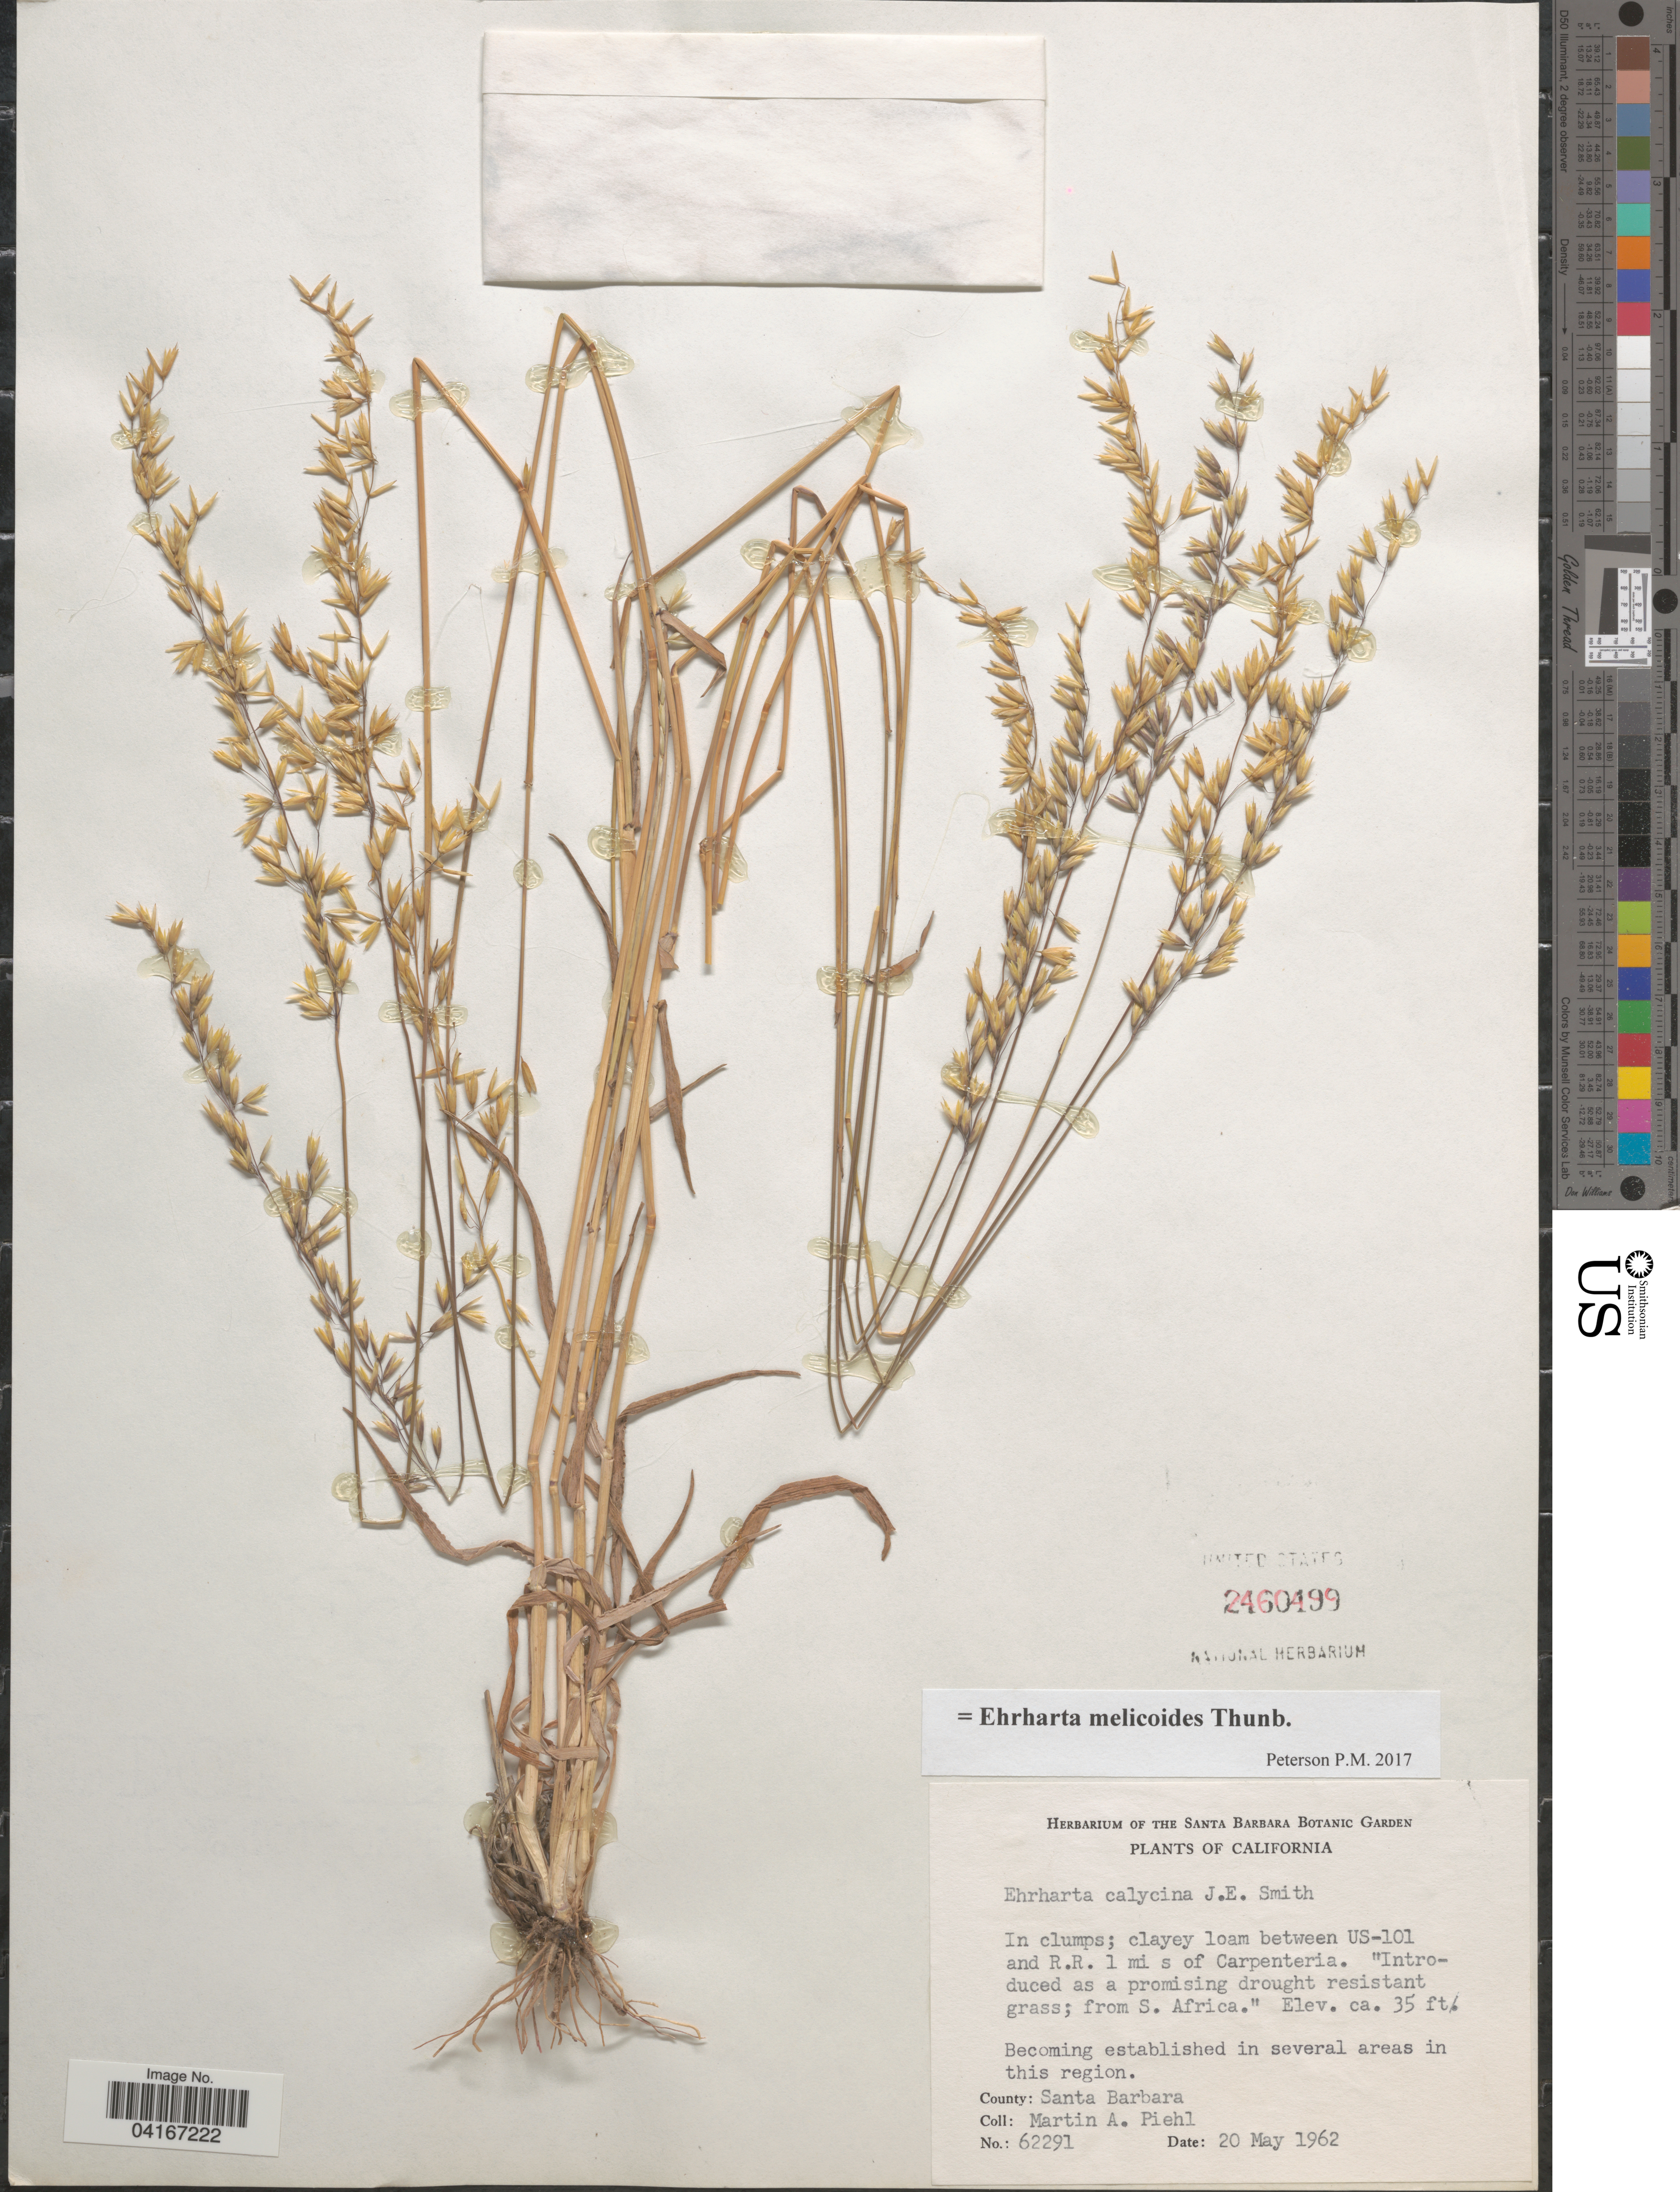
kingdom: Plantae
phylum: Tracheophyta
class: Liliopsida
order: Poales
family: Poaceae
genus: Ehrharta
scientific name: Ehrharta melicoides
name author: Thunb.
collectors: M. Piehl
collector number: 62291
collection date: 1962-05-20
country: United States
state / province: California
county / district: Santa Barbara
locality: Clayey loam between US-101 and R.R. 1 mi s of Carpenteria. County: Santa Barbara.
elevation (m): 11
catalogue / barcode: US 2460499